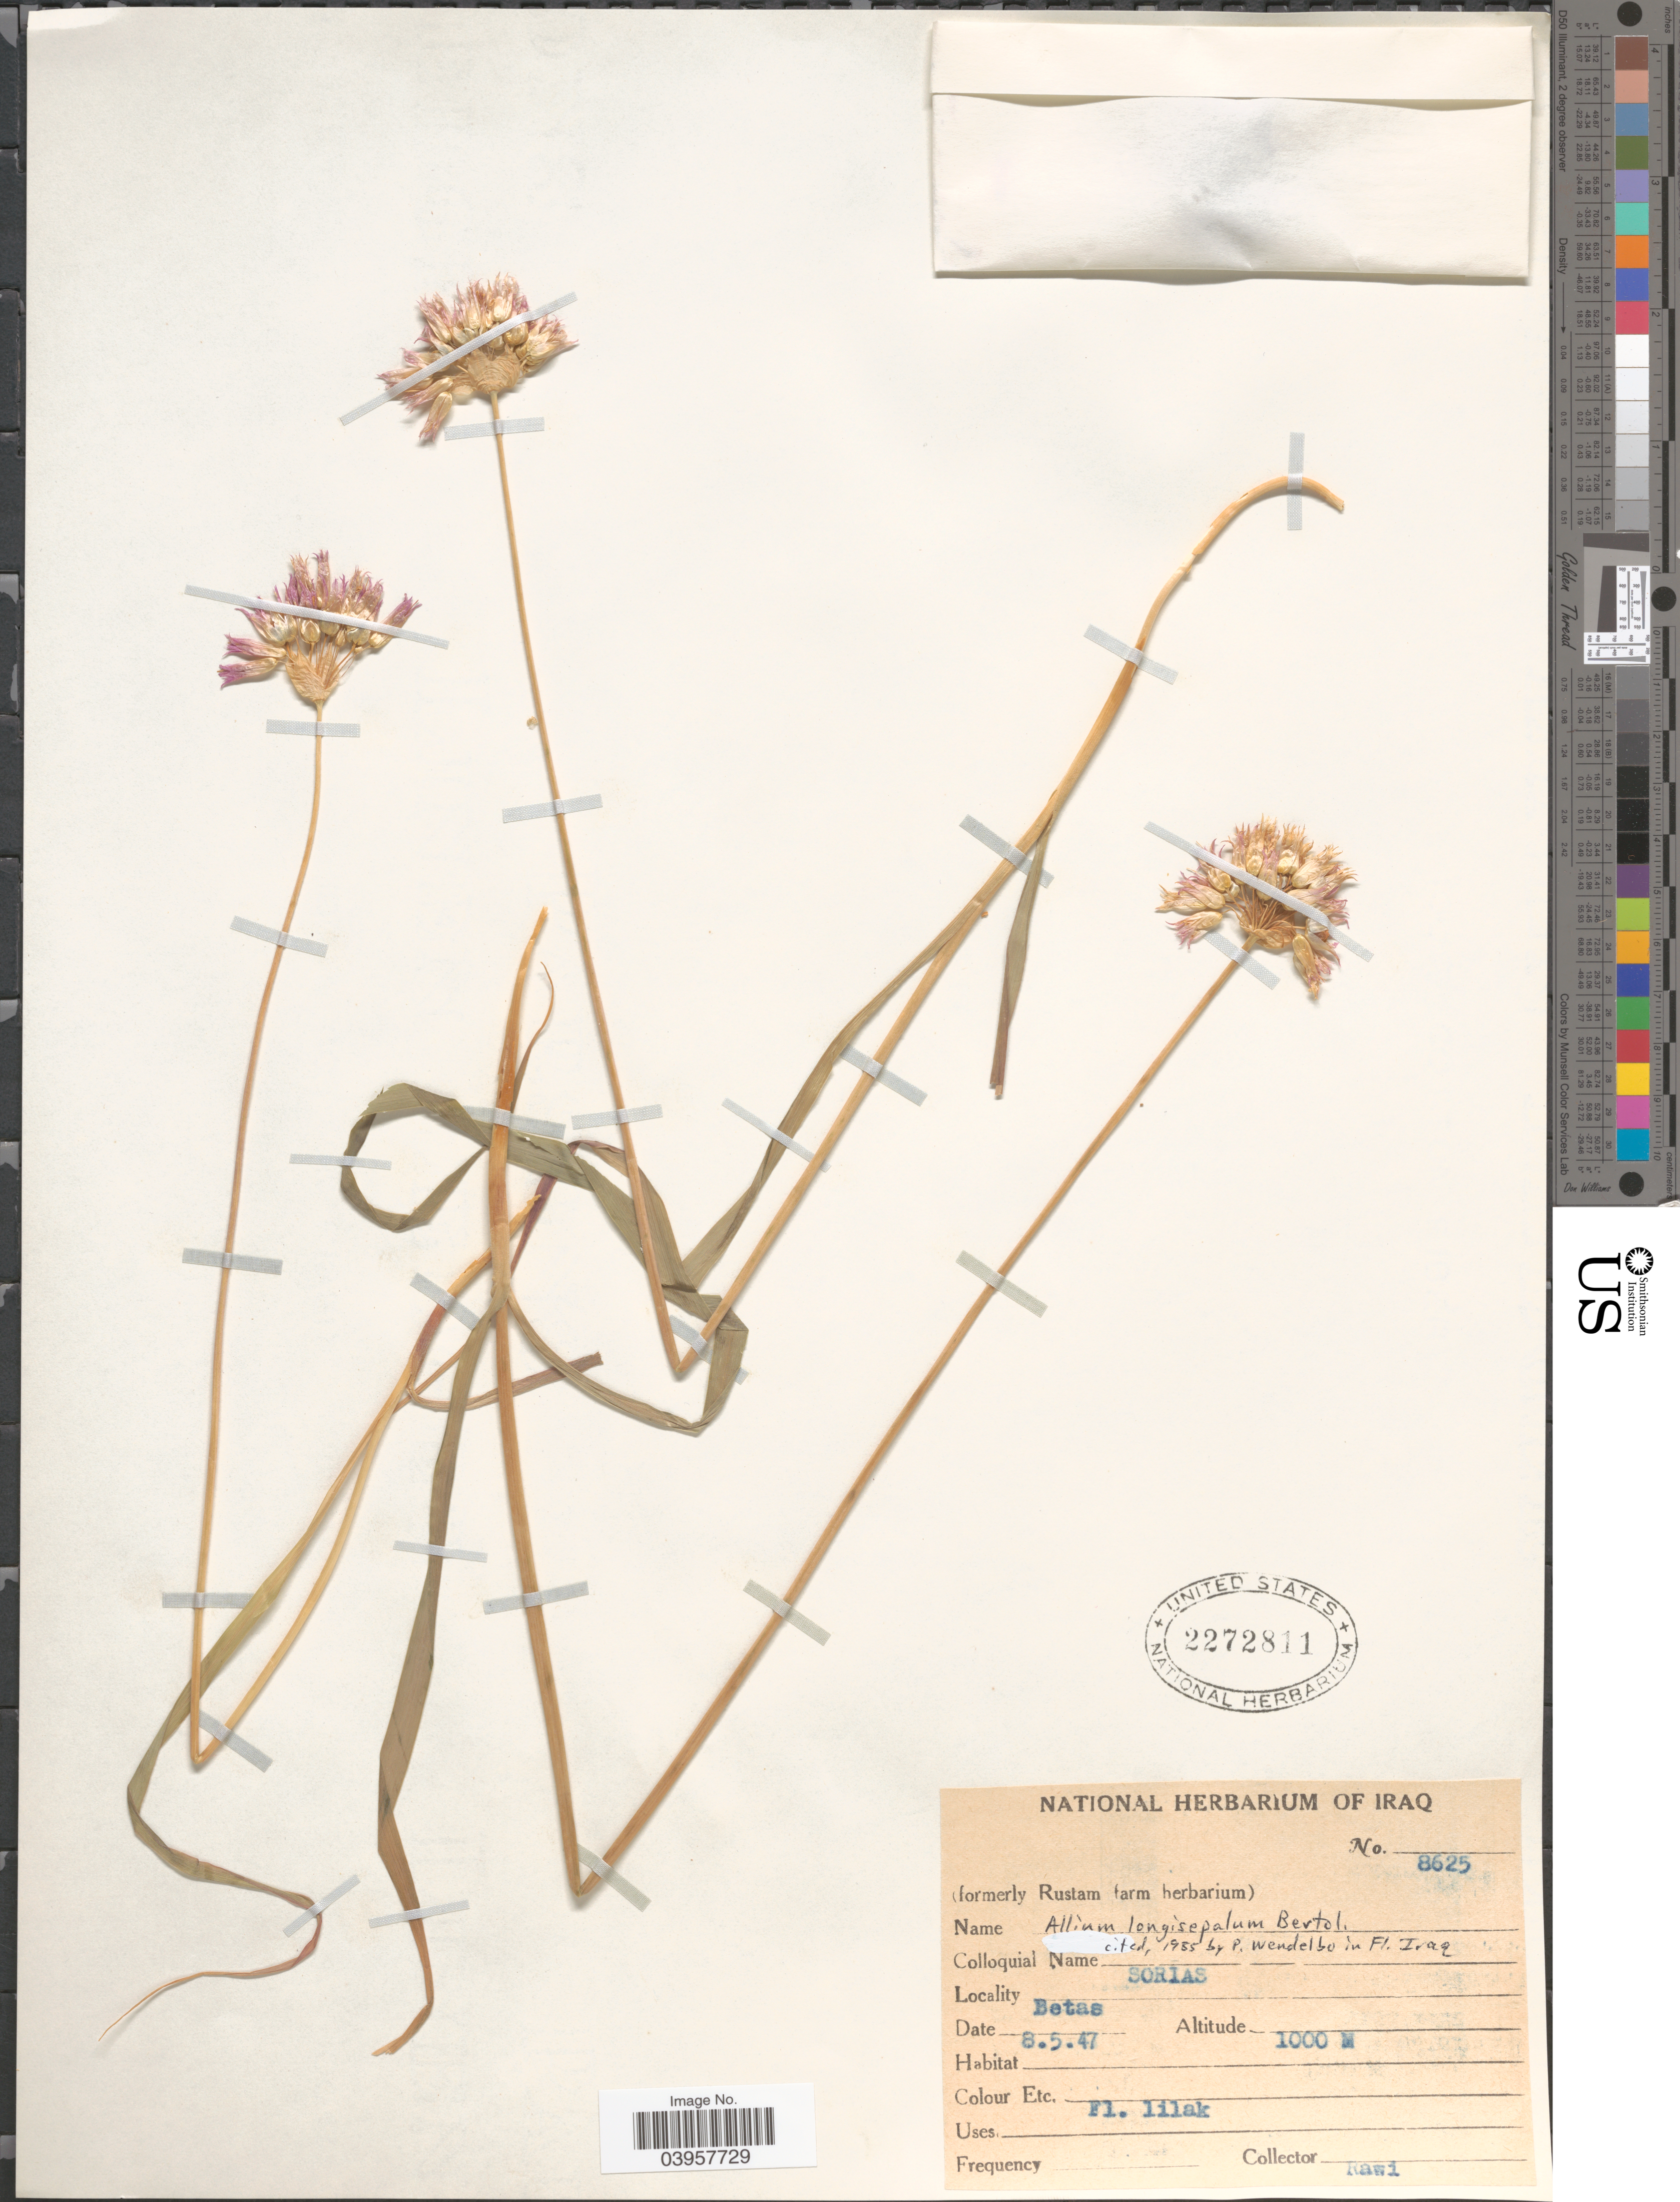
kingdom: Plantae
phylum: Tracheophyta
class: Liliopsida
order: Asparagales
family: Amaryllidaceae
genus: Allium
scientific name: Allium longisepalum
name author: Bertol.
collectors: -. Rawi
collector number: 8625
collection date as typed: Transcribed d/m/y: 8/5/47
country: Iraq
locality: Betas.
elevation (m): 1000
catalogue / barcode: US 2272811